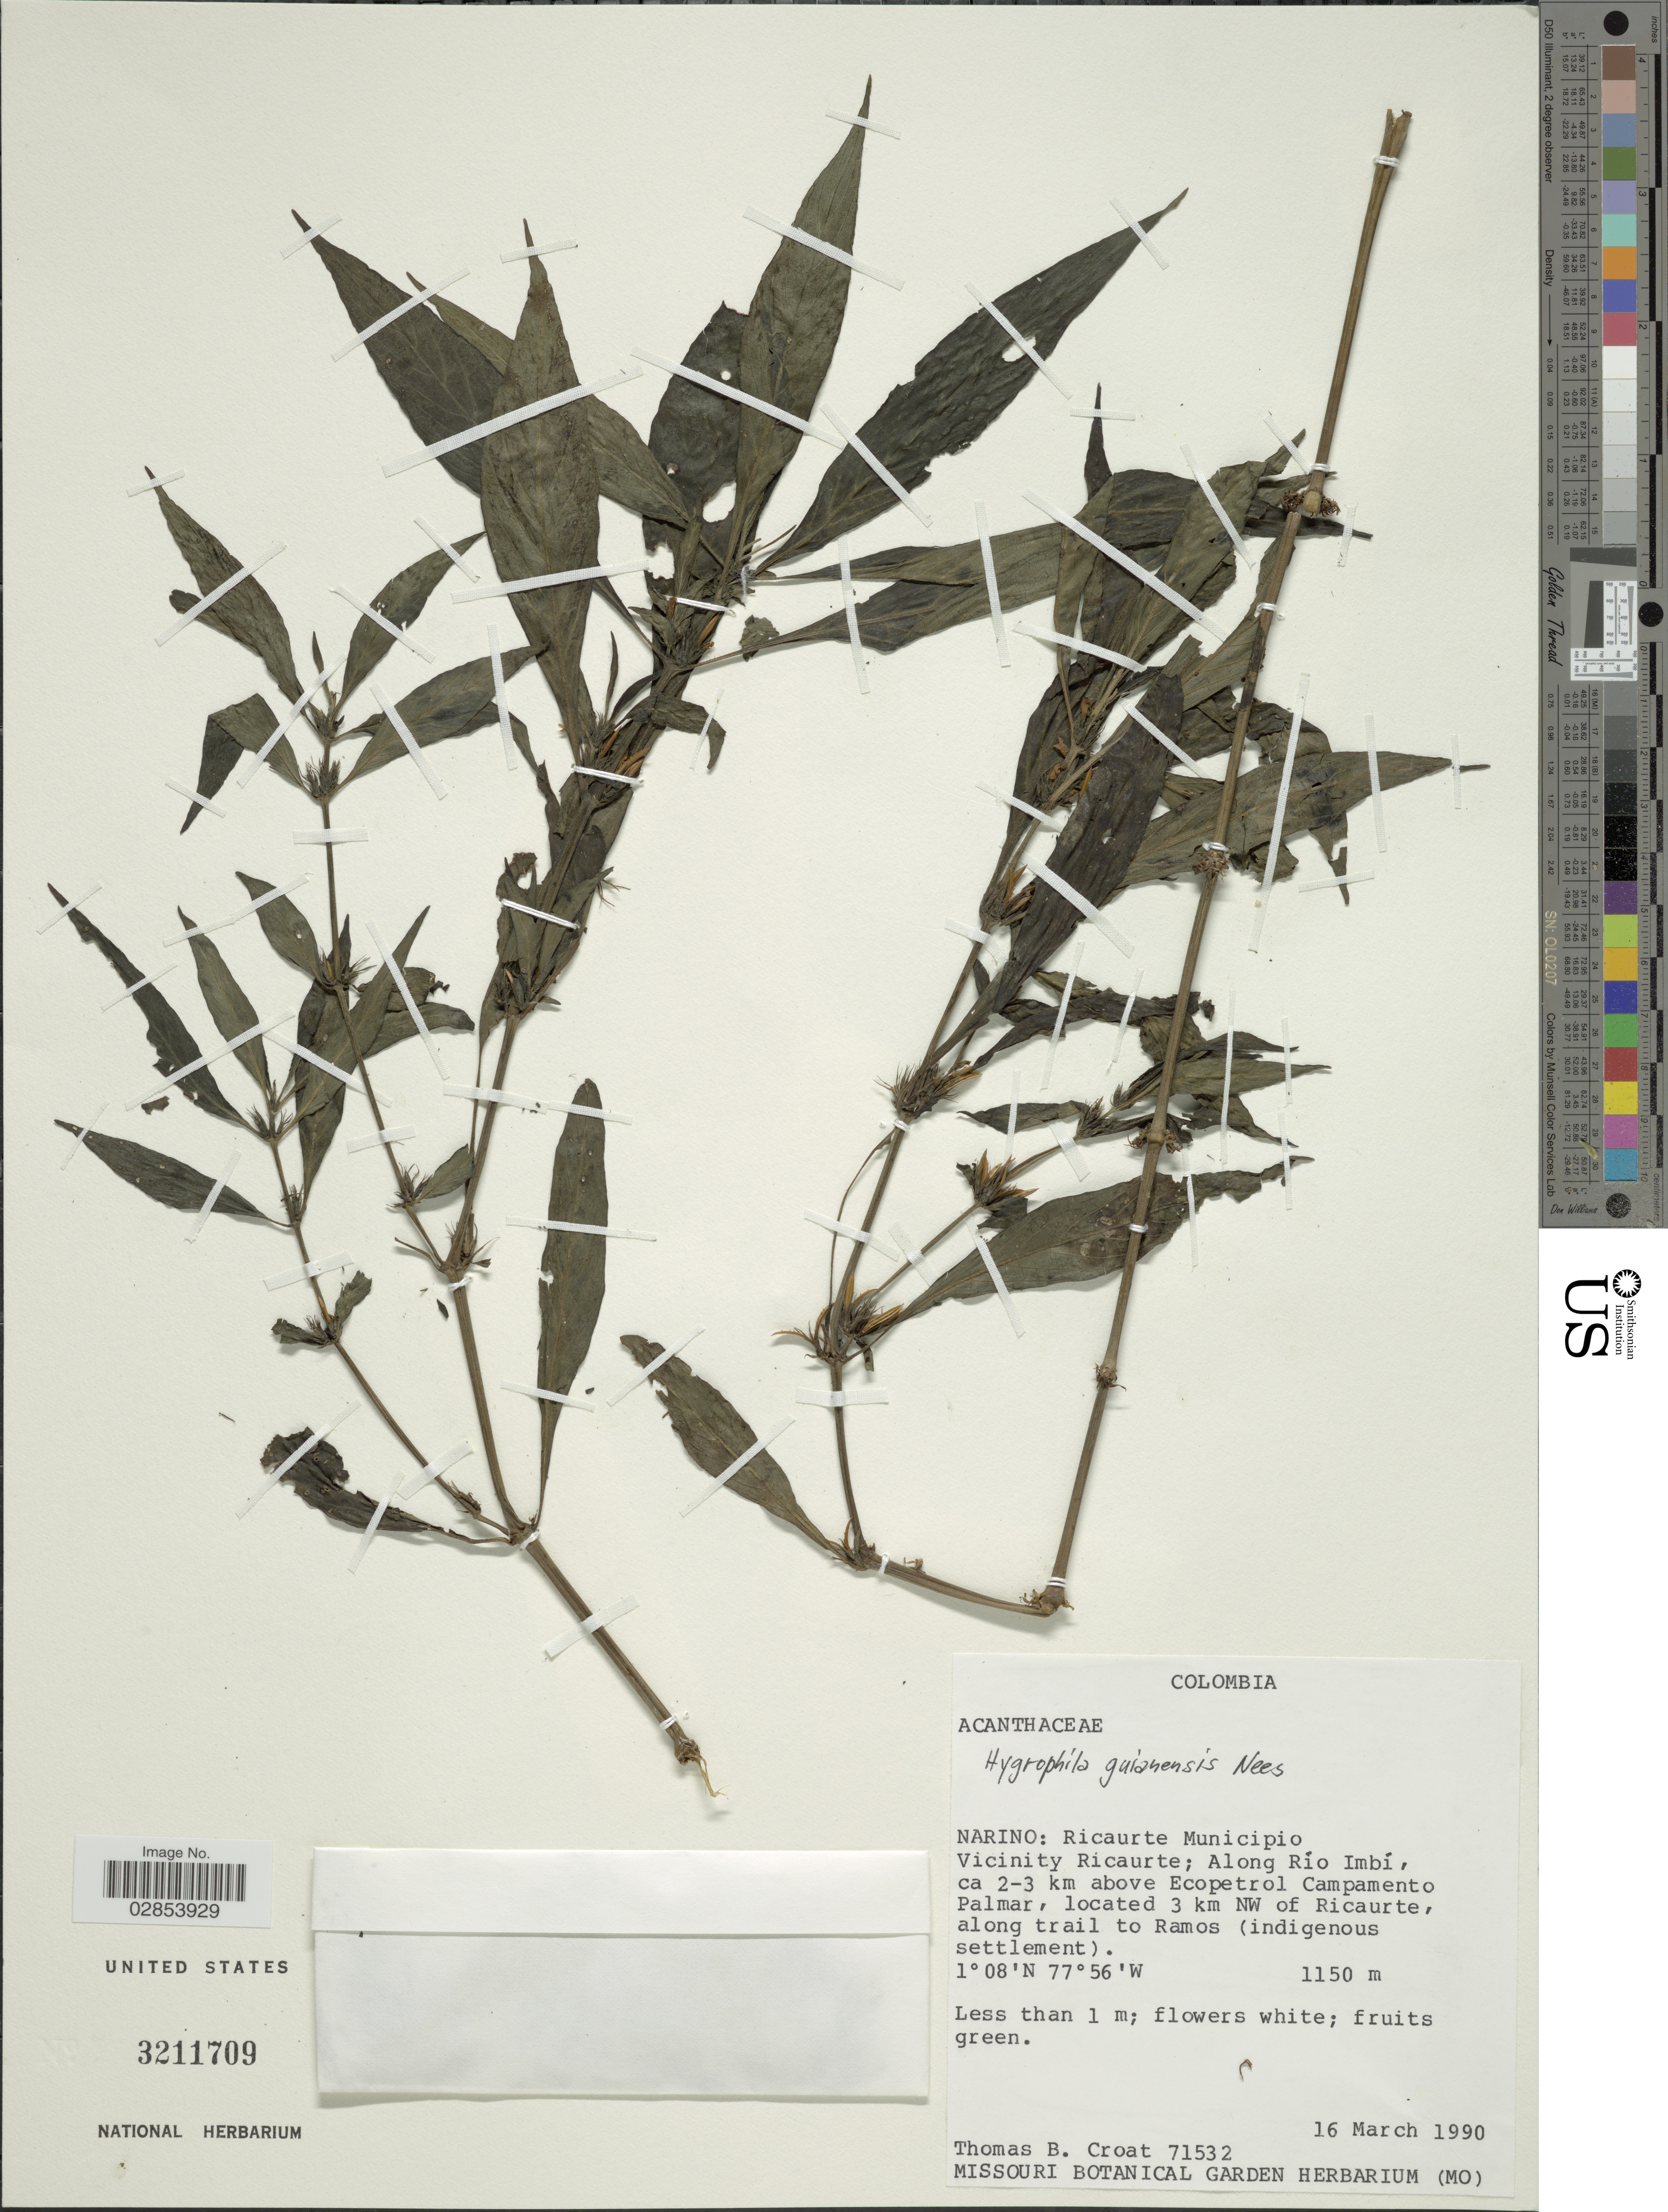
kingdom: Plantae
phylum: Tracheophyta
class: Magnoliopsida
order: Lamiales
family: Acanthaceae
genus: Hygrophila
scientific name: Hygrophila costata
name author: Nees & T. Nees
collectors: T. B. Croat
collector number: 71532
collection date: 1990-03-16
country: Colombia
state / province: Nariño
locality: Ricaurte Municipio, Vicinity Ricaurte; Along Río Imbí, ca 2-3 km above Ecopetrol Campamento Palmar, located 3 km NW of Ricaurte, along trail to Ramos.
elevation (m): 1150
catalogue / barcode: US 3211709